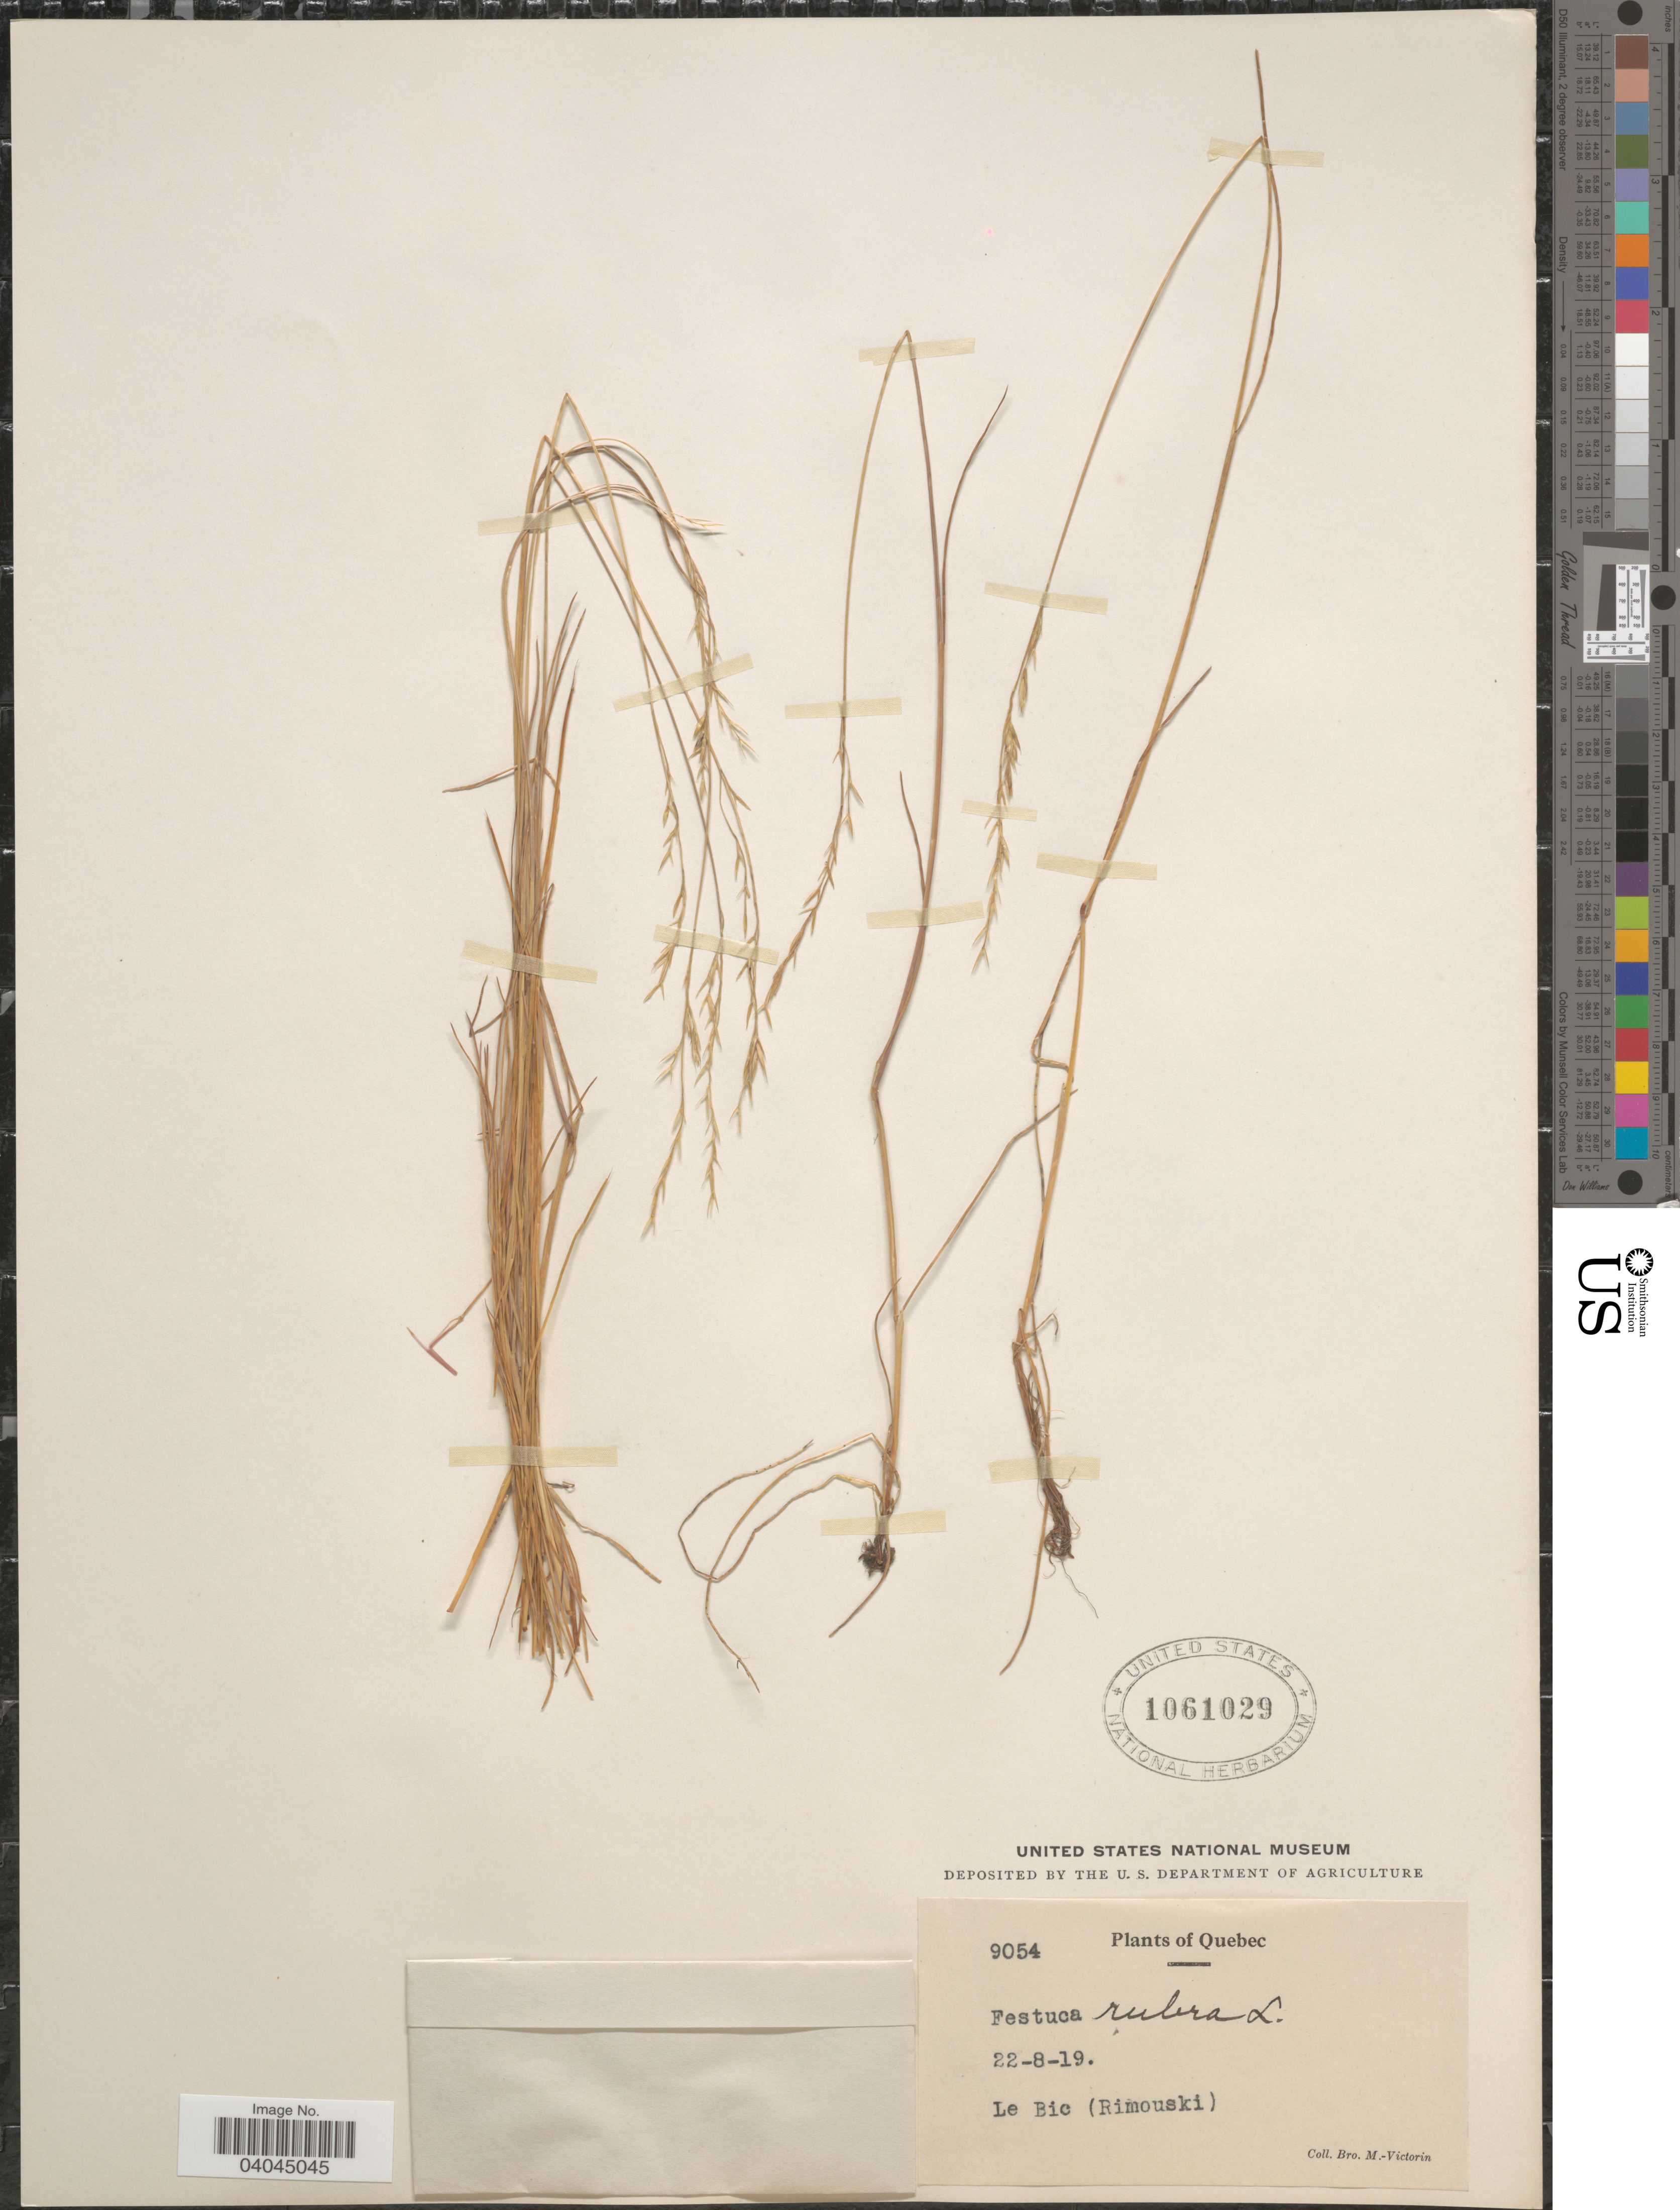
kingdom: Plantae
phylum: Tracheophyta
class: Liliopsida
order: Poales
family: Poaceae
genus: Festuca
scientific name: Festuca rubra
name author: L.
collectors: Fr. Marie-Victorin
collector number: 9054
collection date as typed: Transcribed d/m/y: 22/8/19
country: Canada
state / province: Quebec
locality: Le Bic (Rimouski).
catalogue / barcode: US 1061029